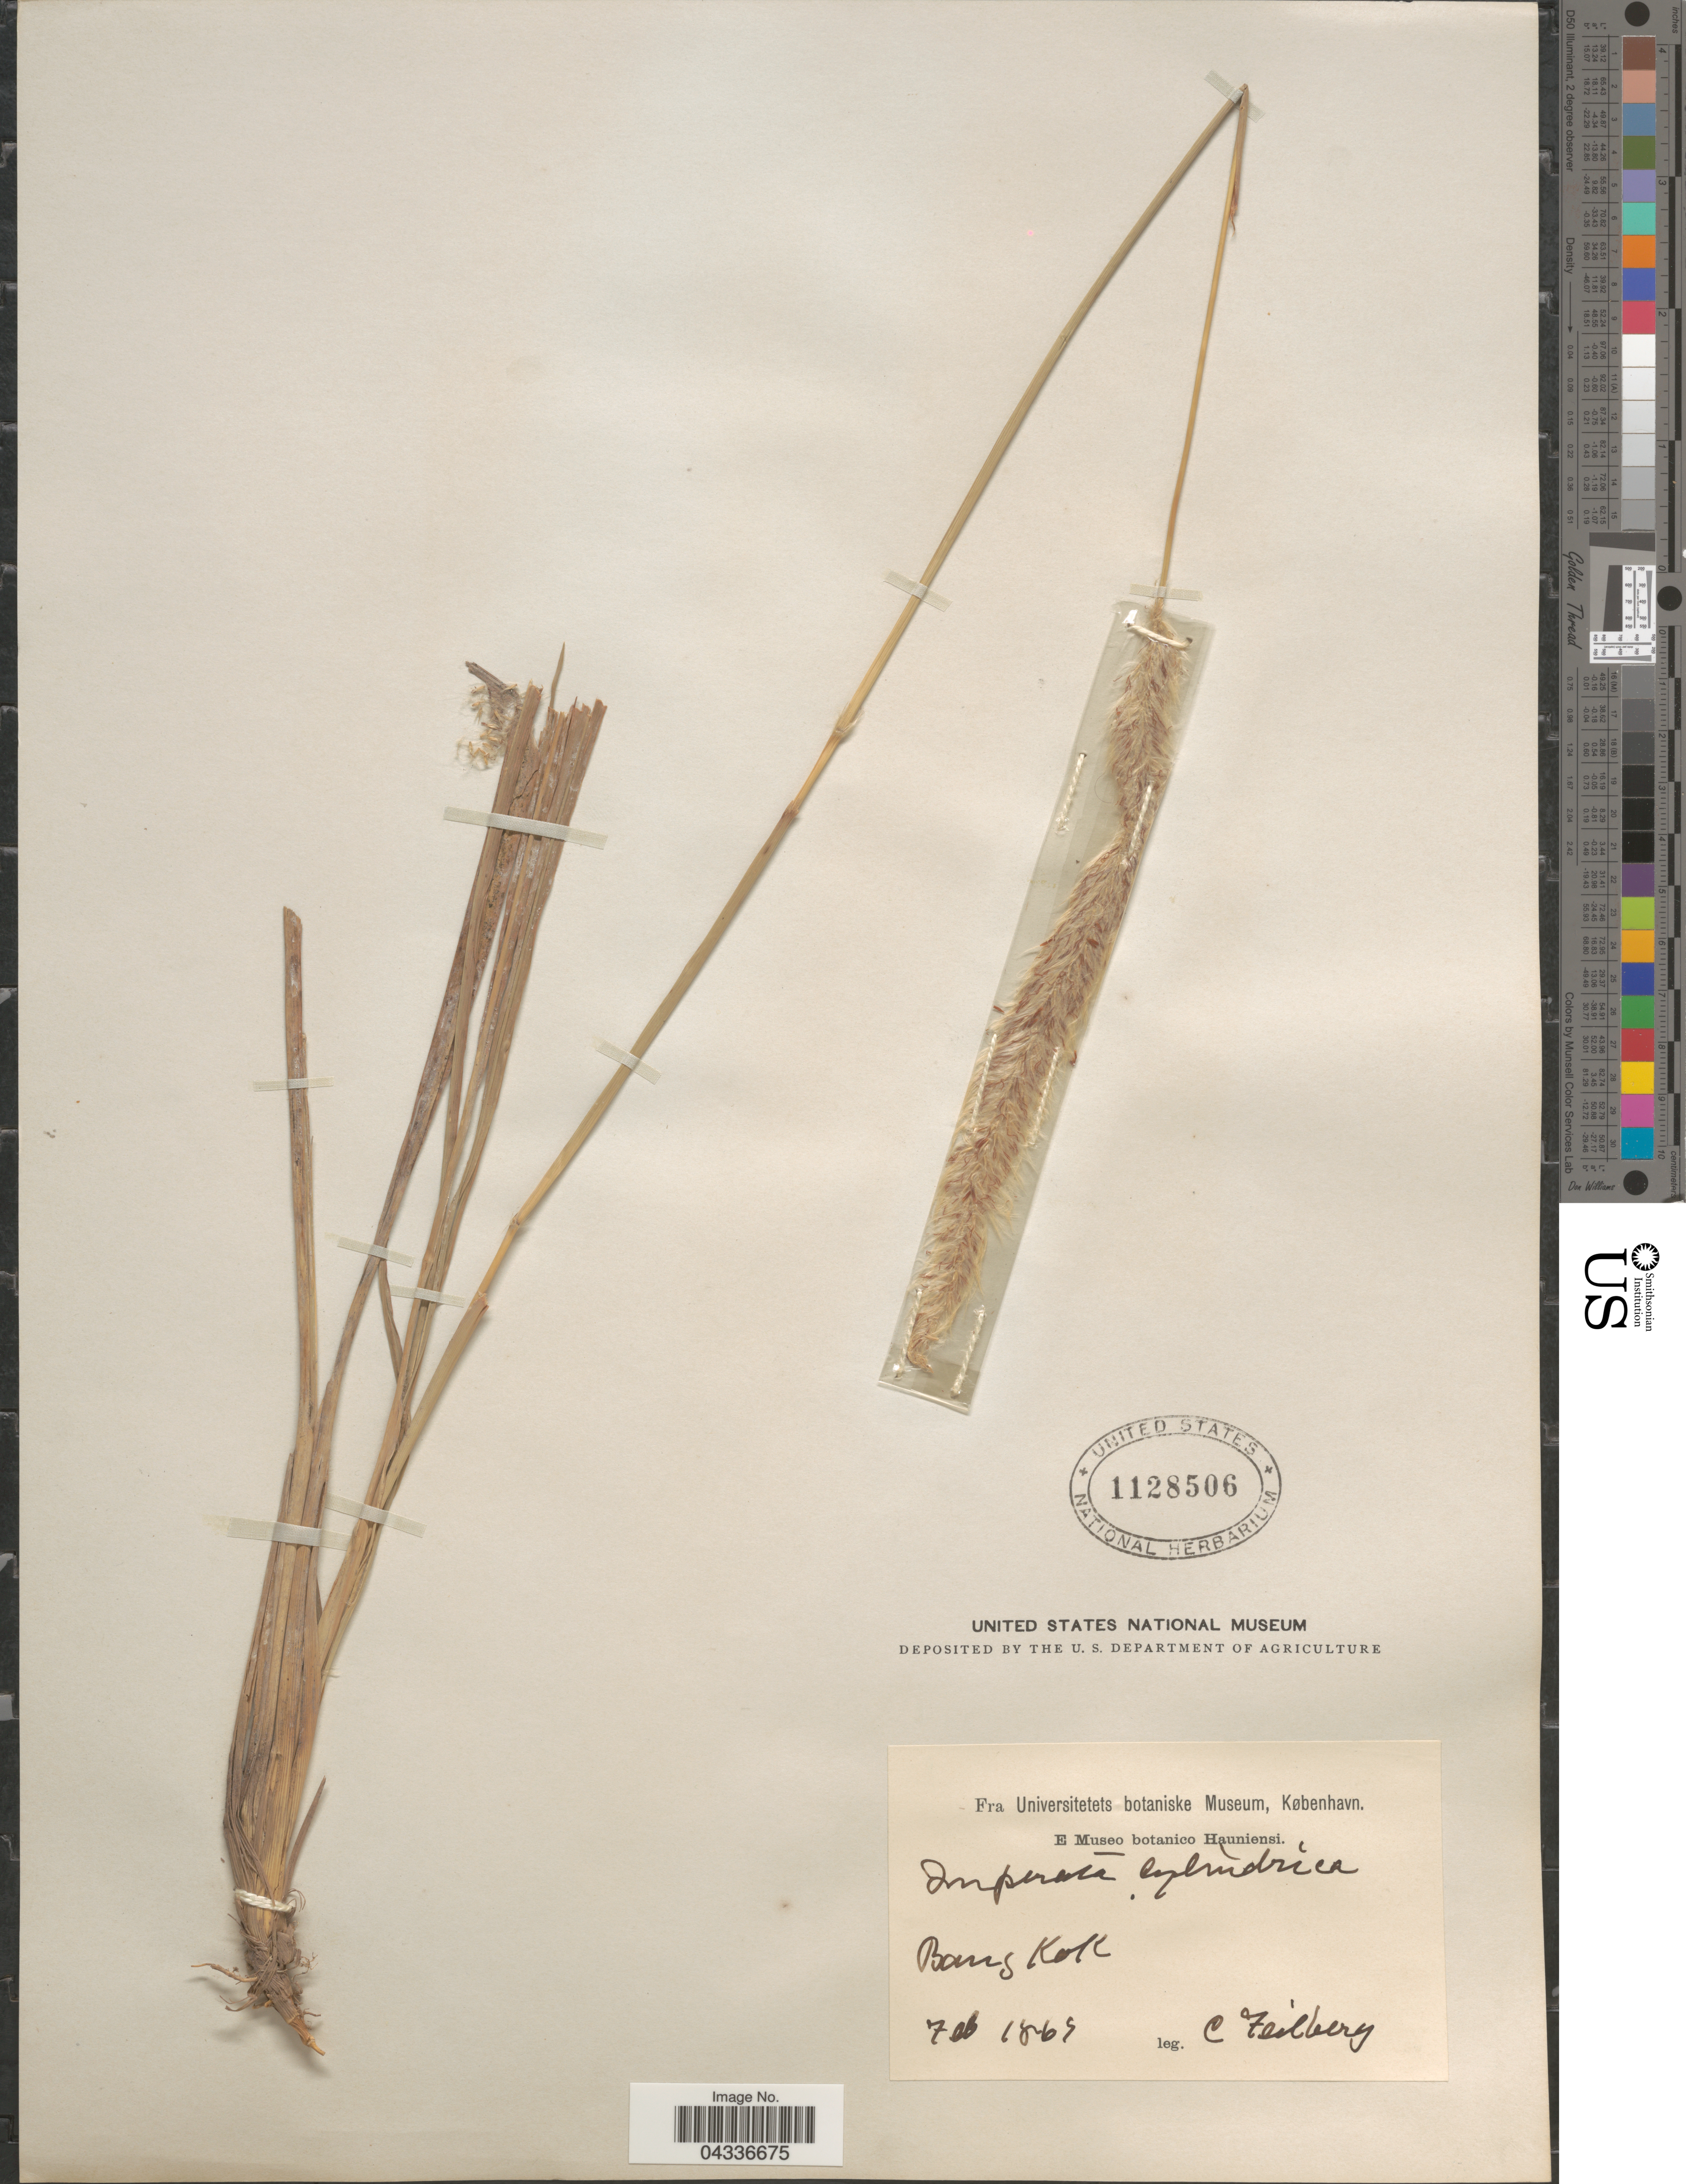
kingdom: Plantae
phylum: Tracheophyta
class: Liliopsida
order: Poales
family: Poaceae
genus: Imperata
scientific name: Imperata cylindrica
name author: (L.) P. Beauv.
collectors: C. Feilberg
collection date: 1869-02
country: Thailand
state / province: Bangkok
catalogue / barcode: US 1128506